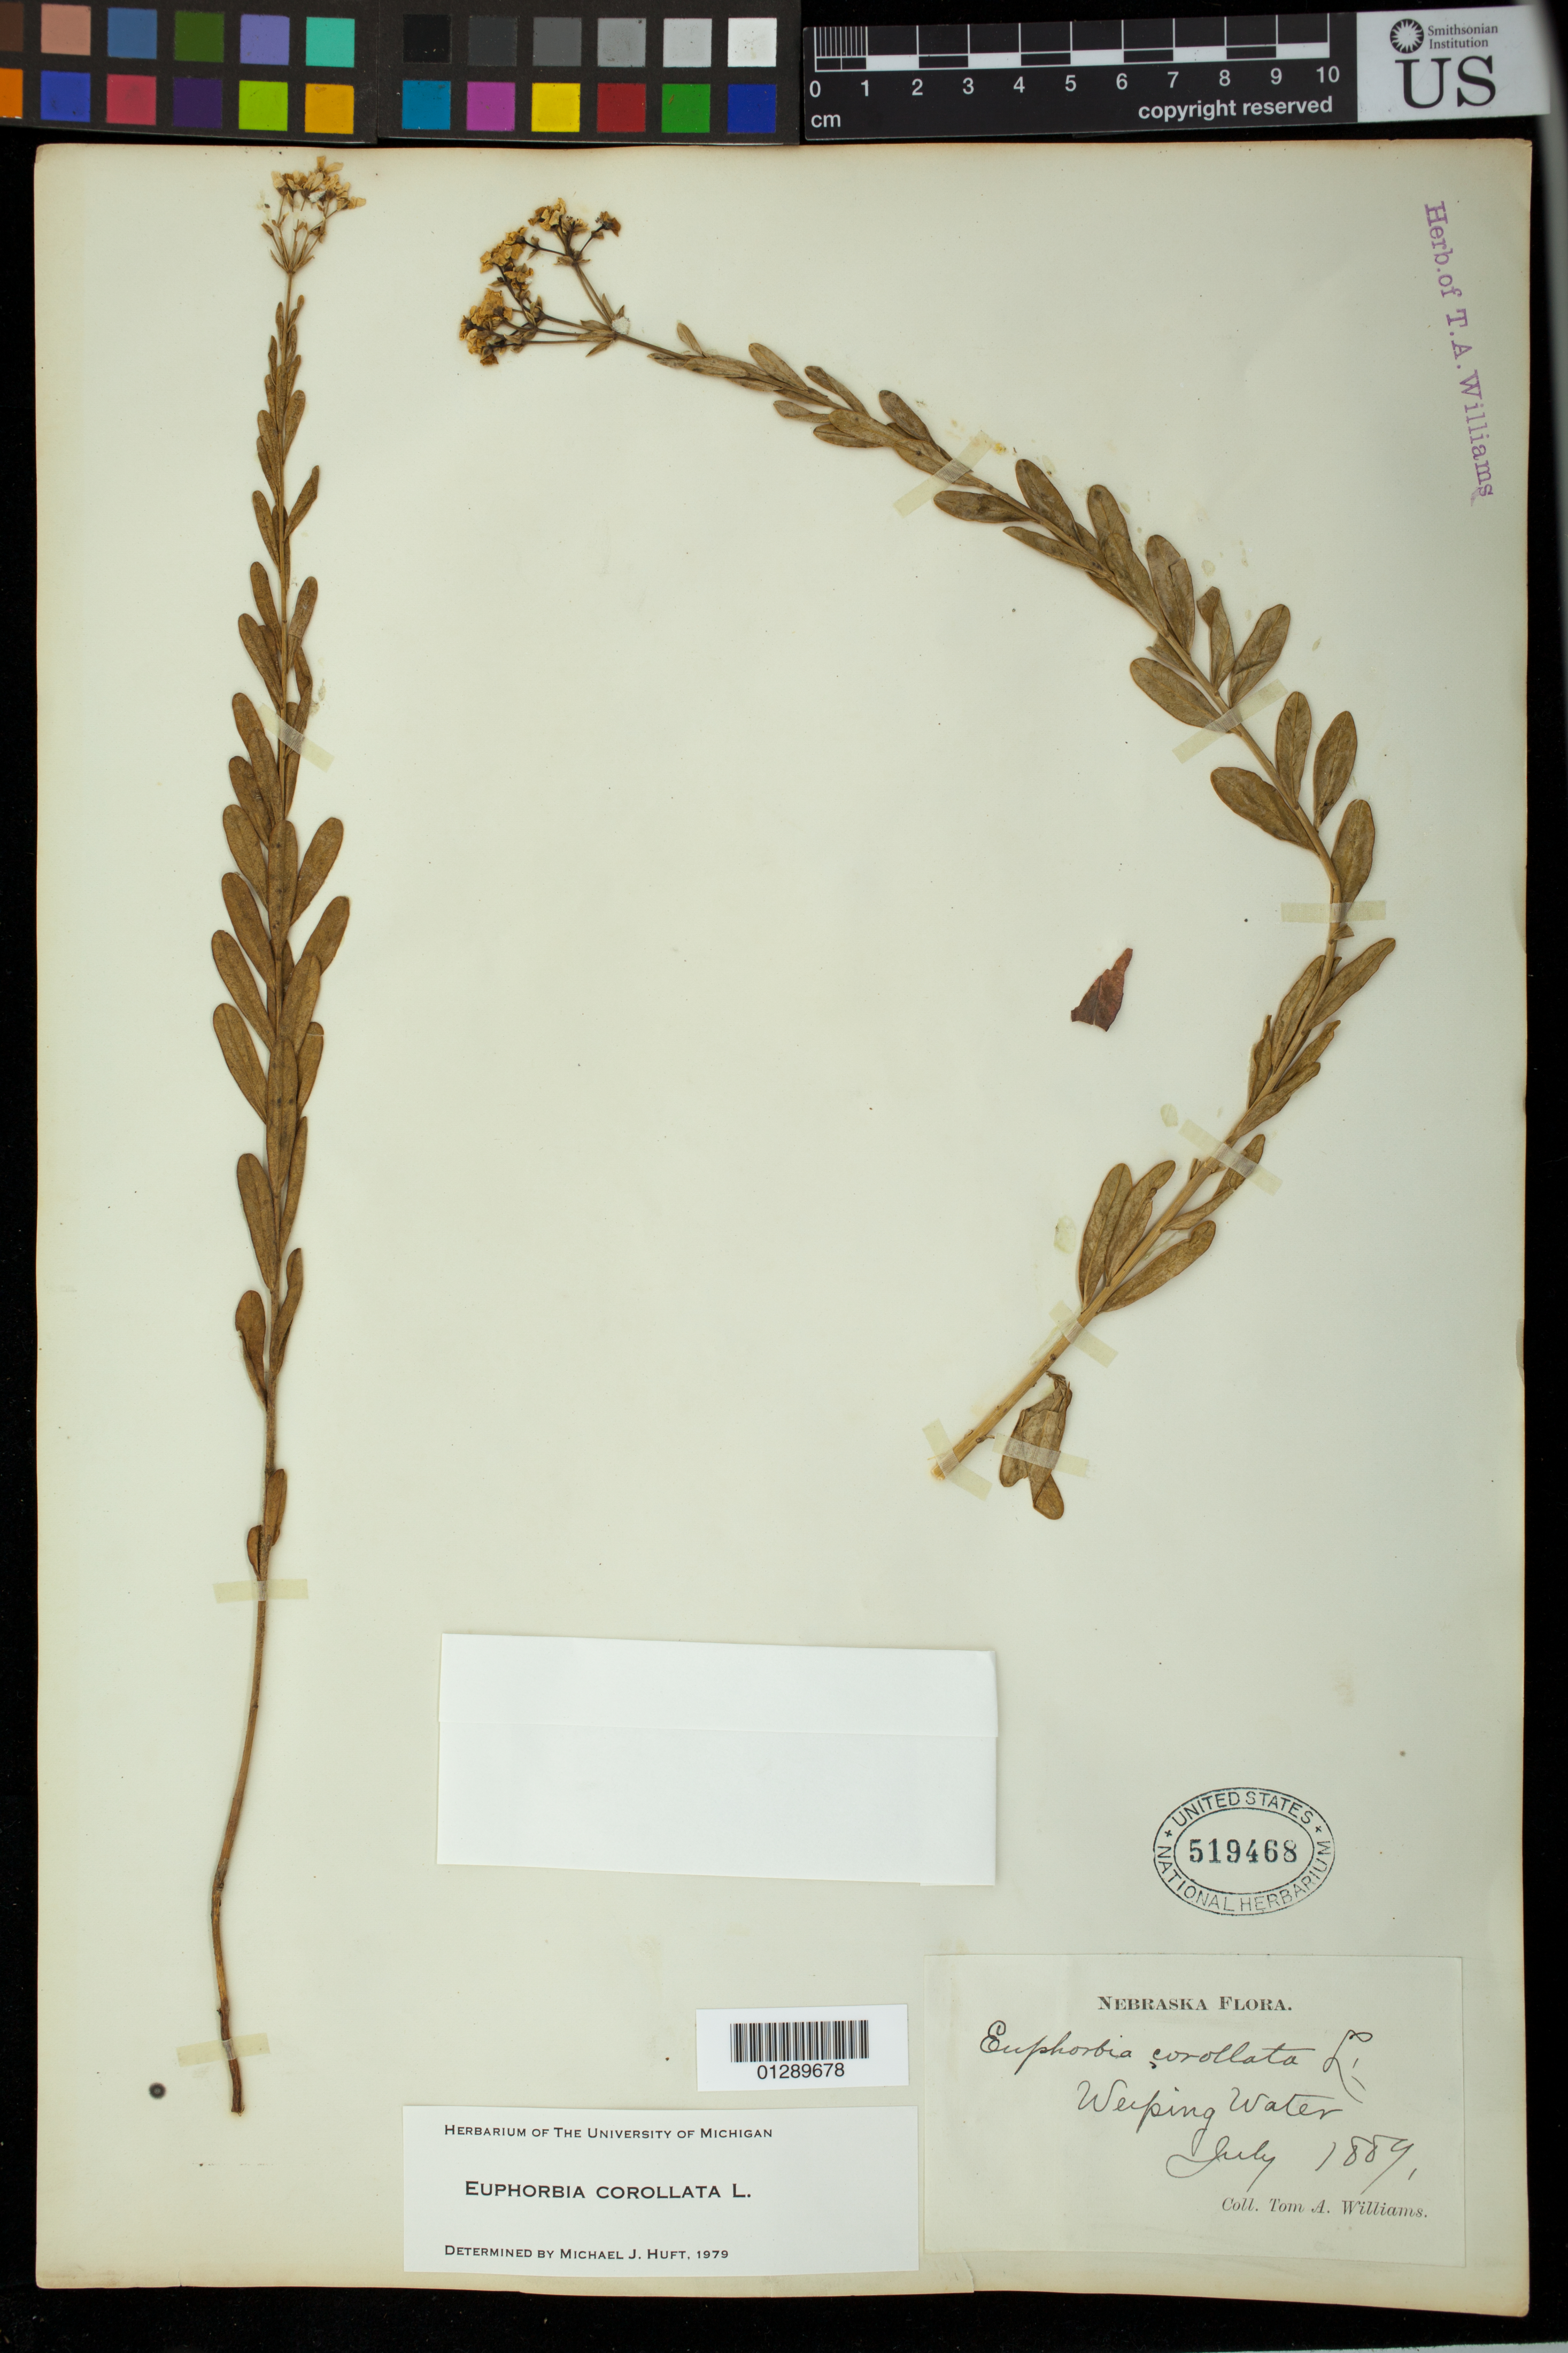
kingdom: Plantae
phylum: Tracheophyta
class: Magnoliopsida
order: Malpighiales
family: Euphorbiaceae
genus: Euphorbia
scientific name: Euphorbia corollata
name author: L.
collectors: T. A. Williams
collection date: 1889-07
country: United States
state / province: Nebraska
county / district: Cass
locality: Weeping Water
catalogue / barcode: US 519468